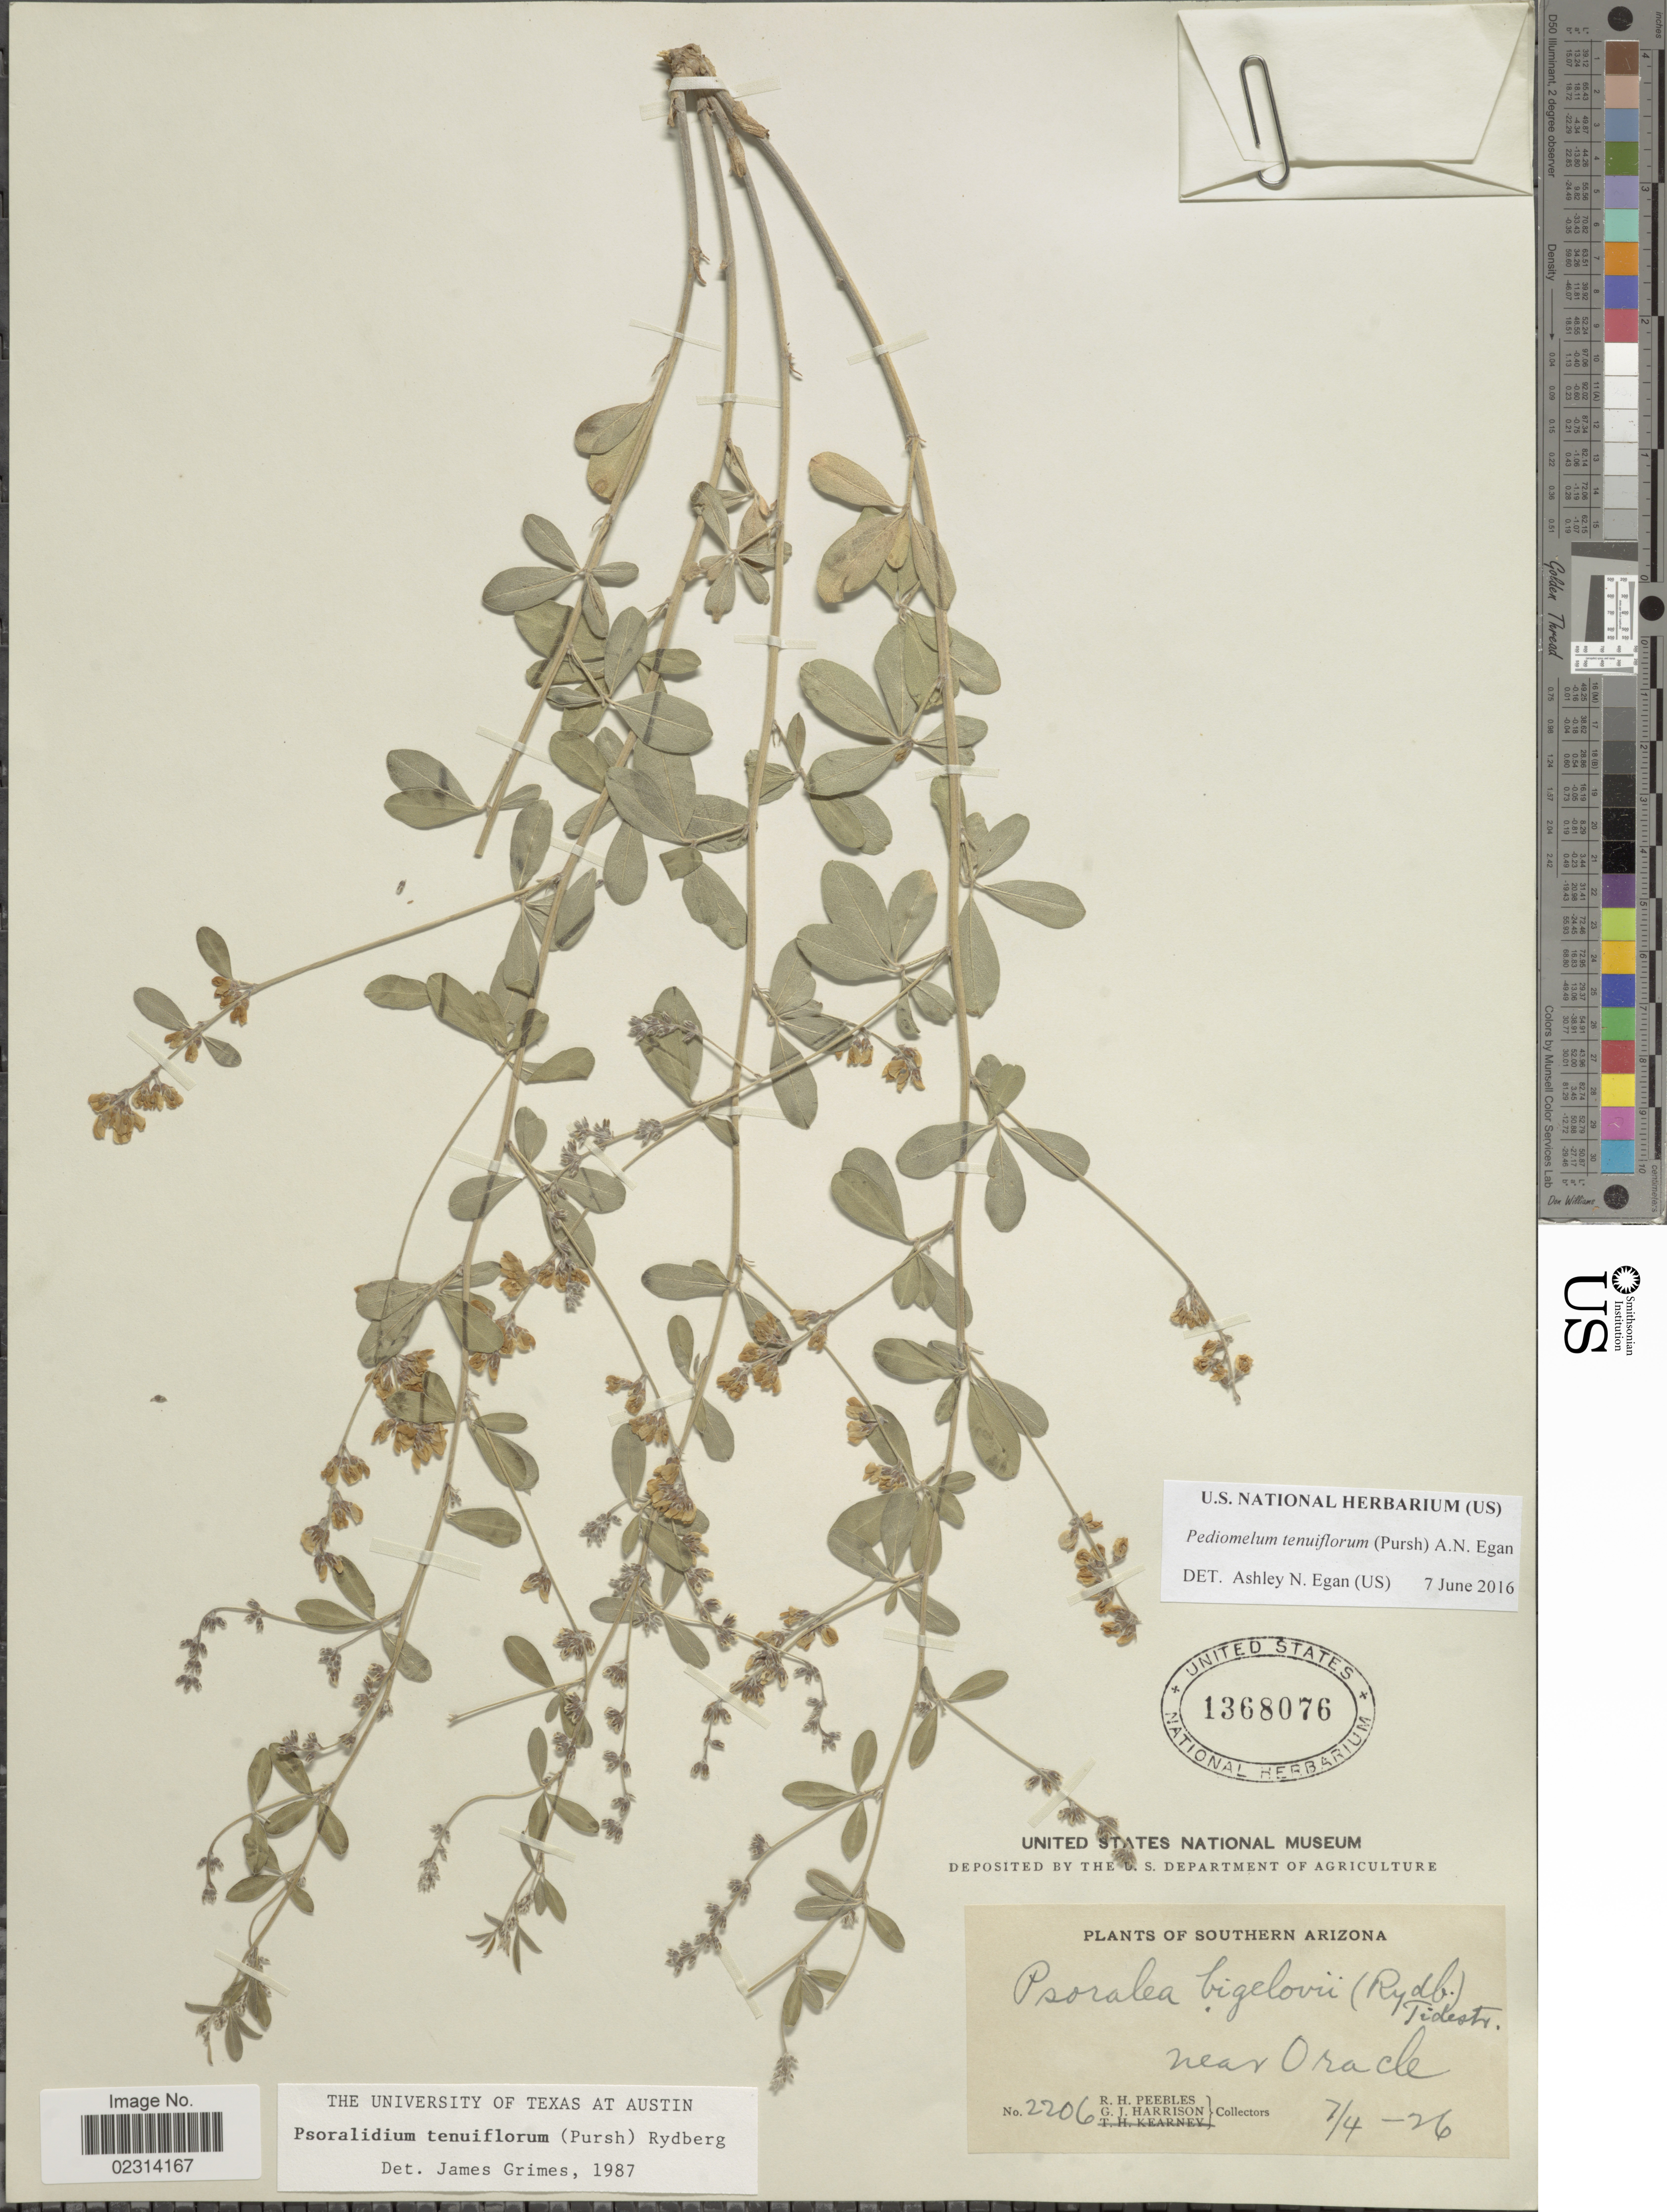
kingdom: Plantae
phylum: Tracheophyta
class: Magnoliopsida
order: Fabales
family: Fabaceae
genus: Psoralidium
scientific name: Psoralidium tenuiflorum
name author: (Pursh) Rydb.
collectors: R. H. Peebles & G. J. Harrison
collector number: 2206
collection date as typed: Transcribed d/m/y: 4/7/26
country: United States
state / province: Arizona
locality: Southern Arizona. near Oracle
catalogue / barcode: US 1368076